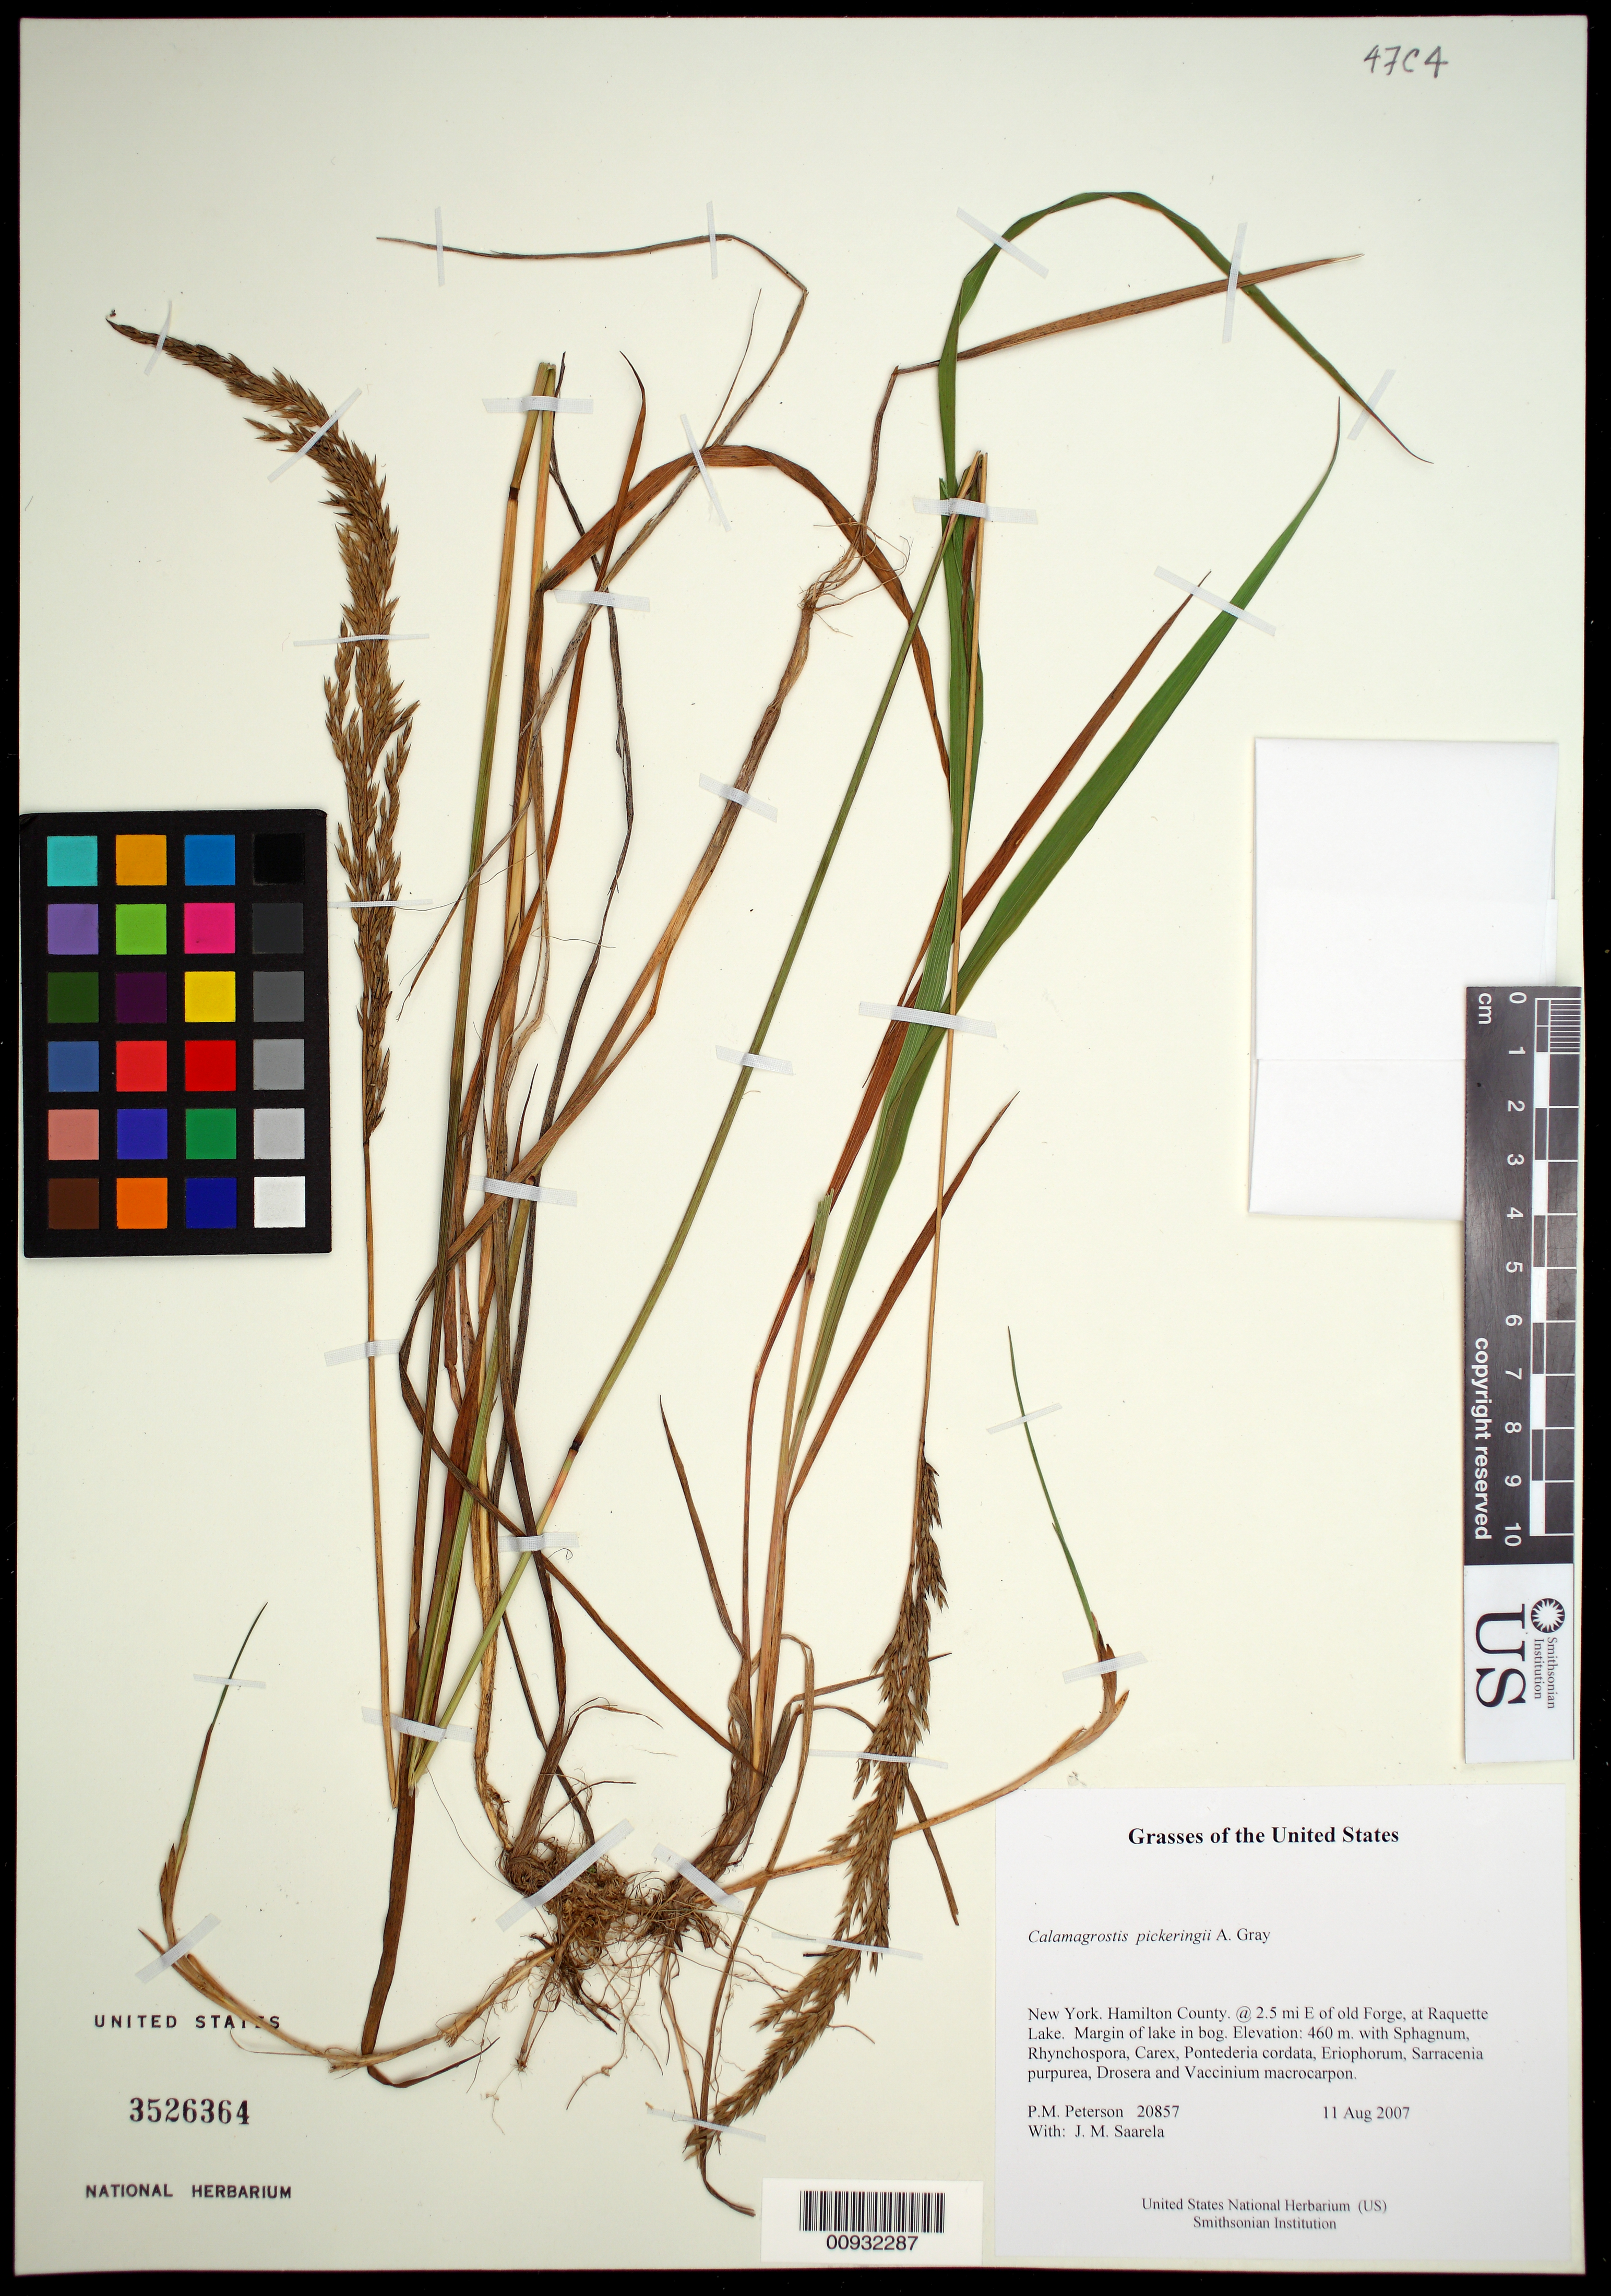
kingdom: Plantae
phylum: Tracheophyta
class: Liliopsida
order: Poales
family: Poaceae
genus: Calamagrostis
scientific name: Calamagrostis pickeringii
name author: A. Gray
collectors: P. M. Peterson & J. Saarela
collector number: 20857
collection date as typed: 11 Aug 2007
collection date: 2007-08-11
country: United States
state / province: New York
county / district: Hamilton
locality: @ 2.5 mi E of old Forge, at Raquette Lake. Margin of lake in bog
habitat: with Sphagnum, Rhynchospora, Carex, Pontederia cordata, Eriophorum, Sarracenia purpurea, Drosera and Vaccinium macrocarpon.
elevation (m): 460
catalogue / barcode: US 3526364